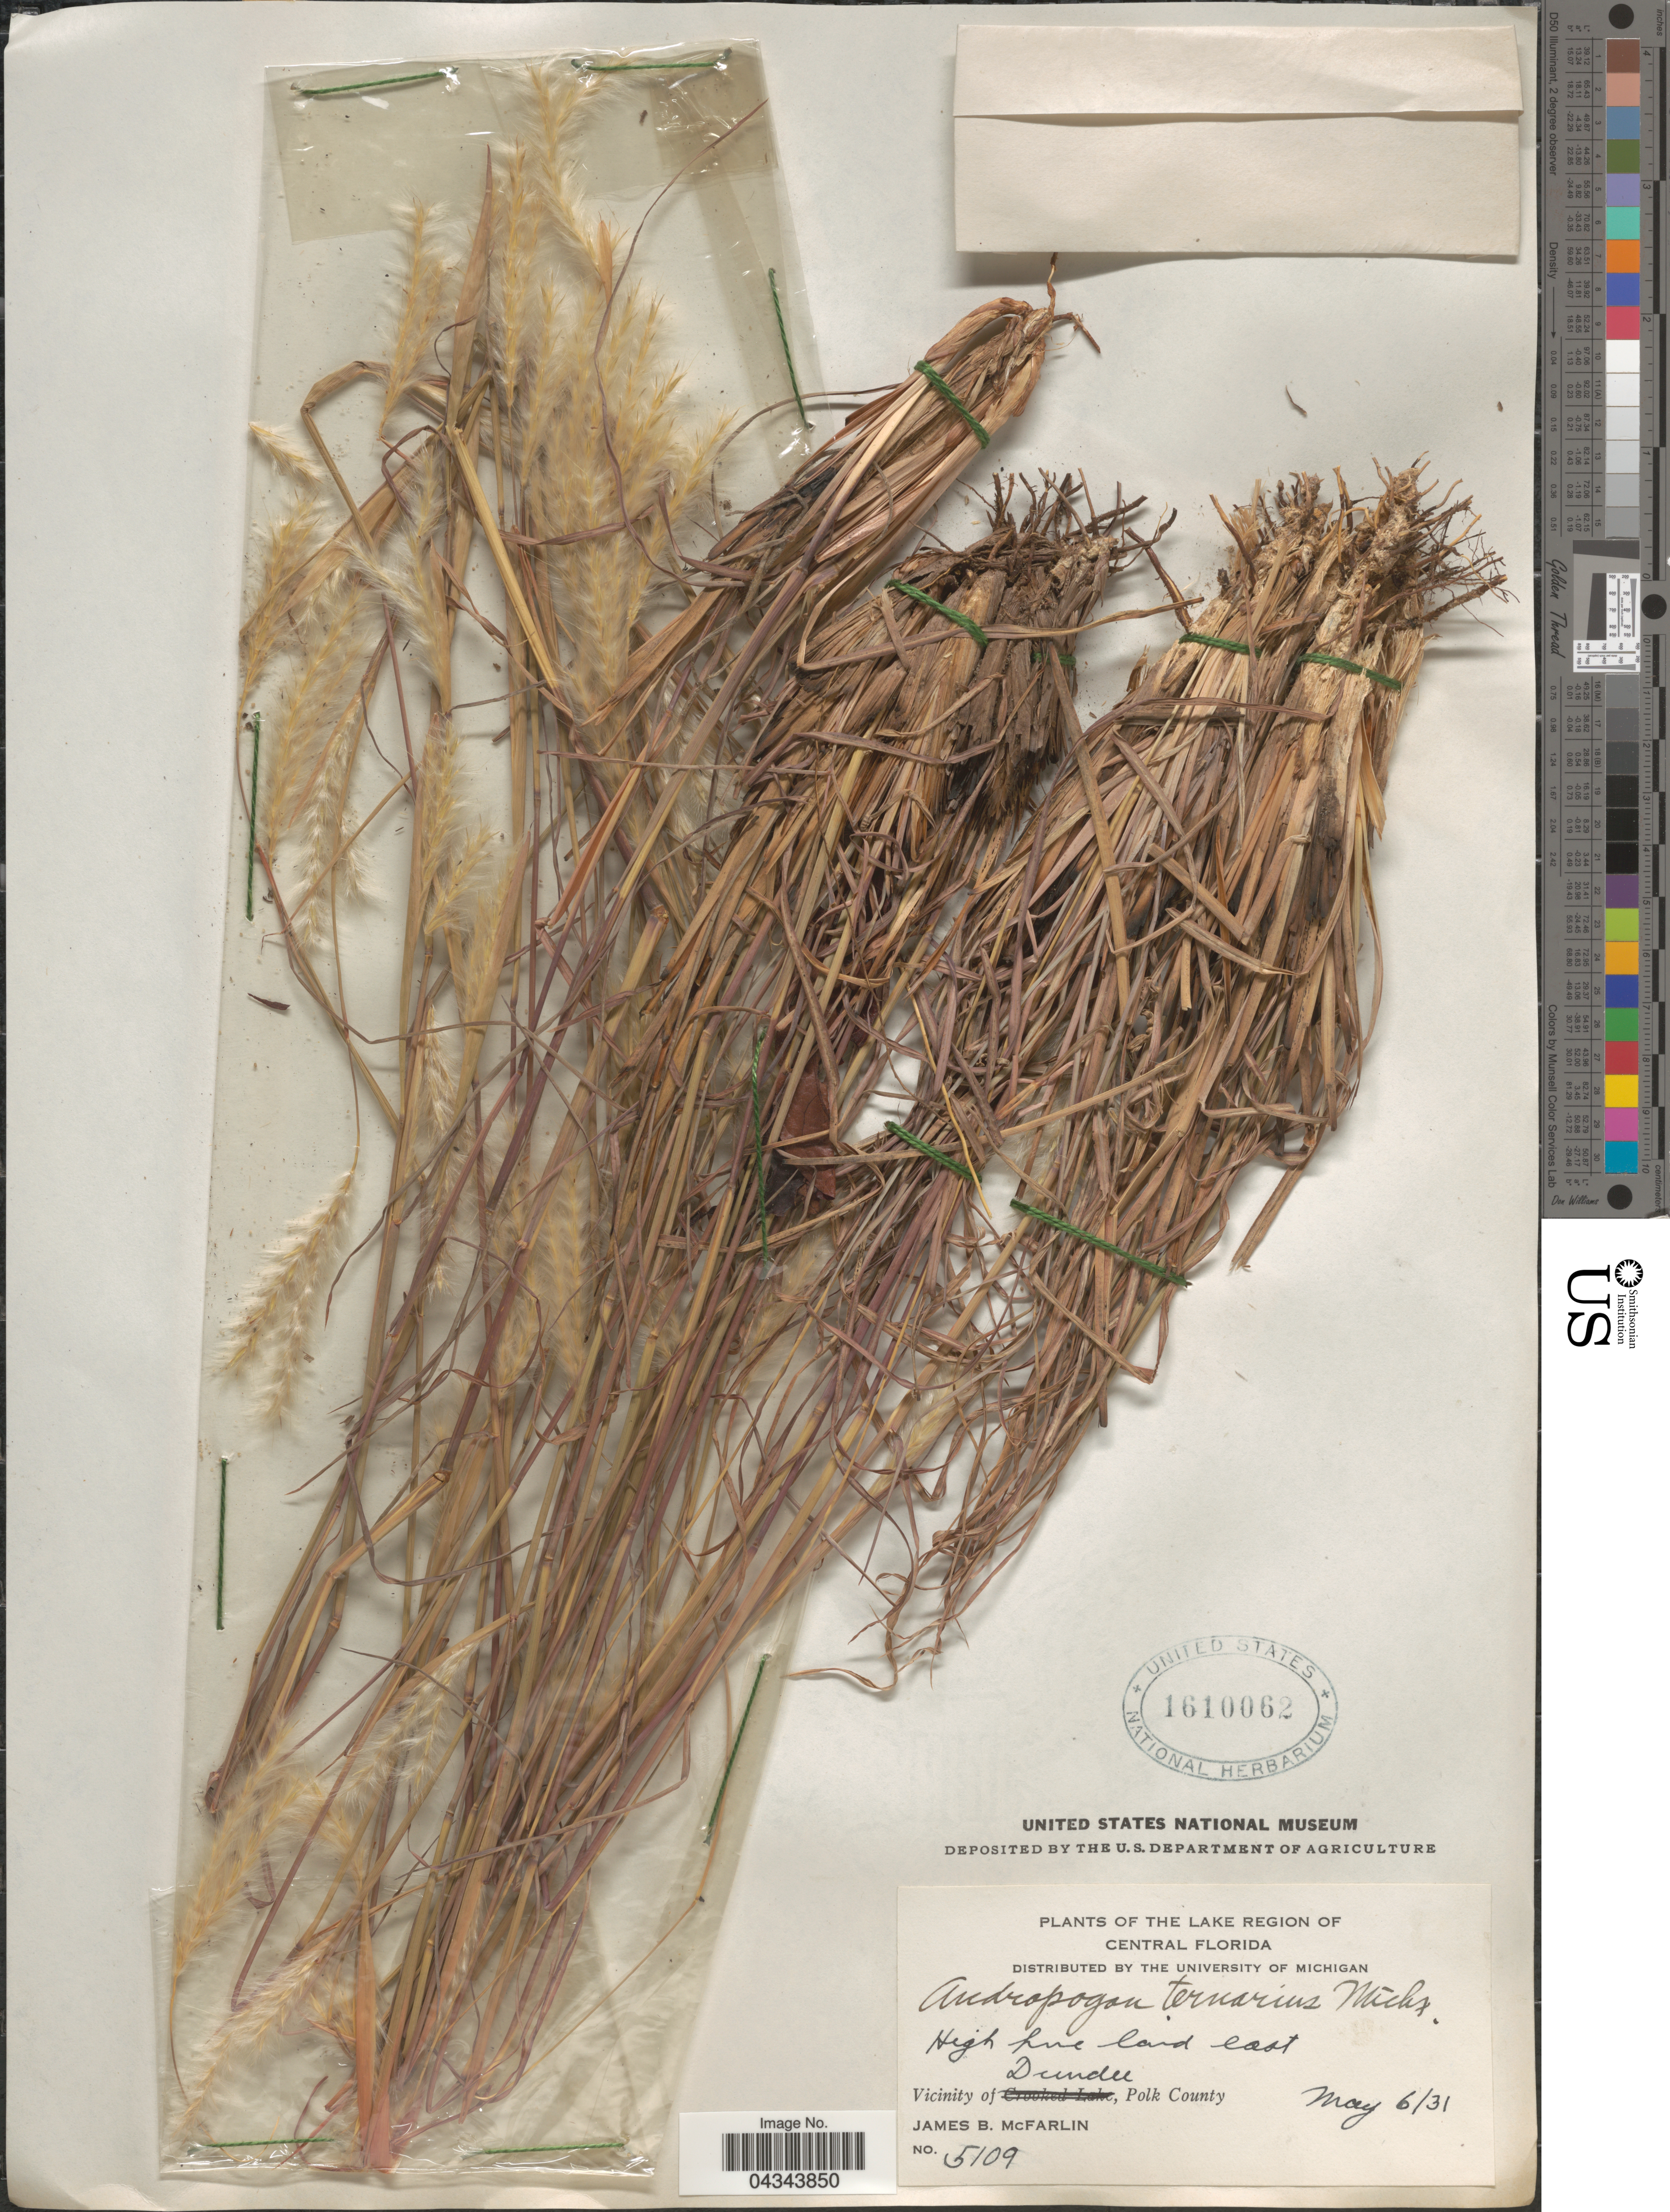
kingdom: Plantae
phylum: Tracheophyta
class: Liliopsida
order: Poales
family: Poaceae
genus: Andropogon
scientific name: Andropogon ternarius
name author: Michx.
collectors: J. McFarlin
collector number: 5109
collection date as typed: Transcribed d/m/y: 6/5/31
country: United States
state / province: Florida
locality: The Lake Region of Central Florida. High pine land east. Vicinity of Dundee, Polk County.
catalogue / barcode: US 1610062